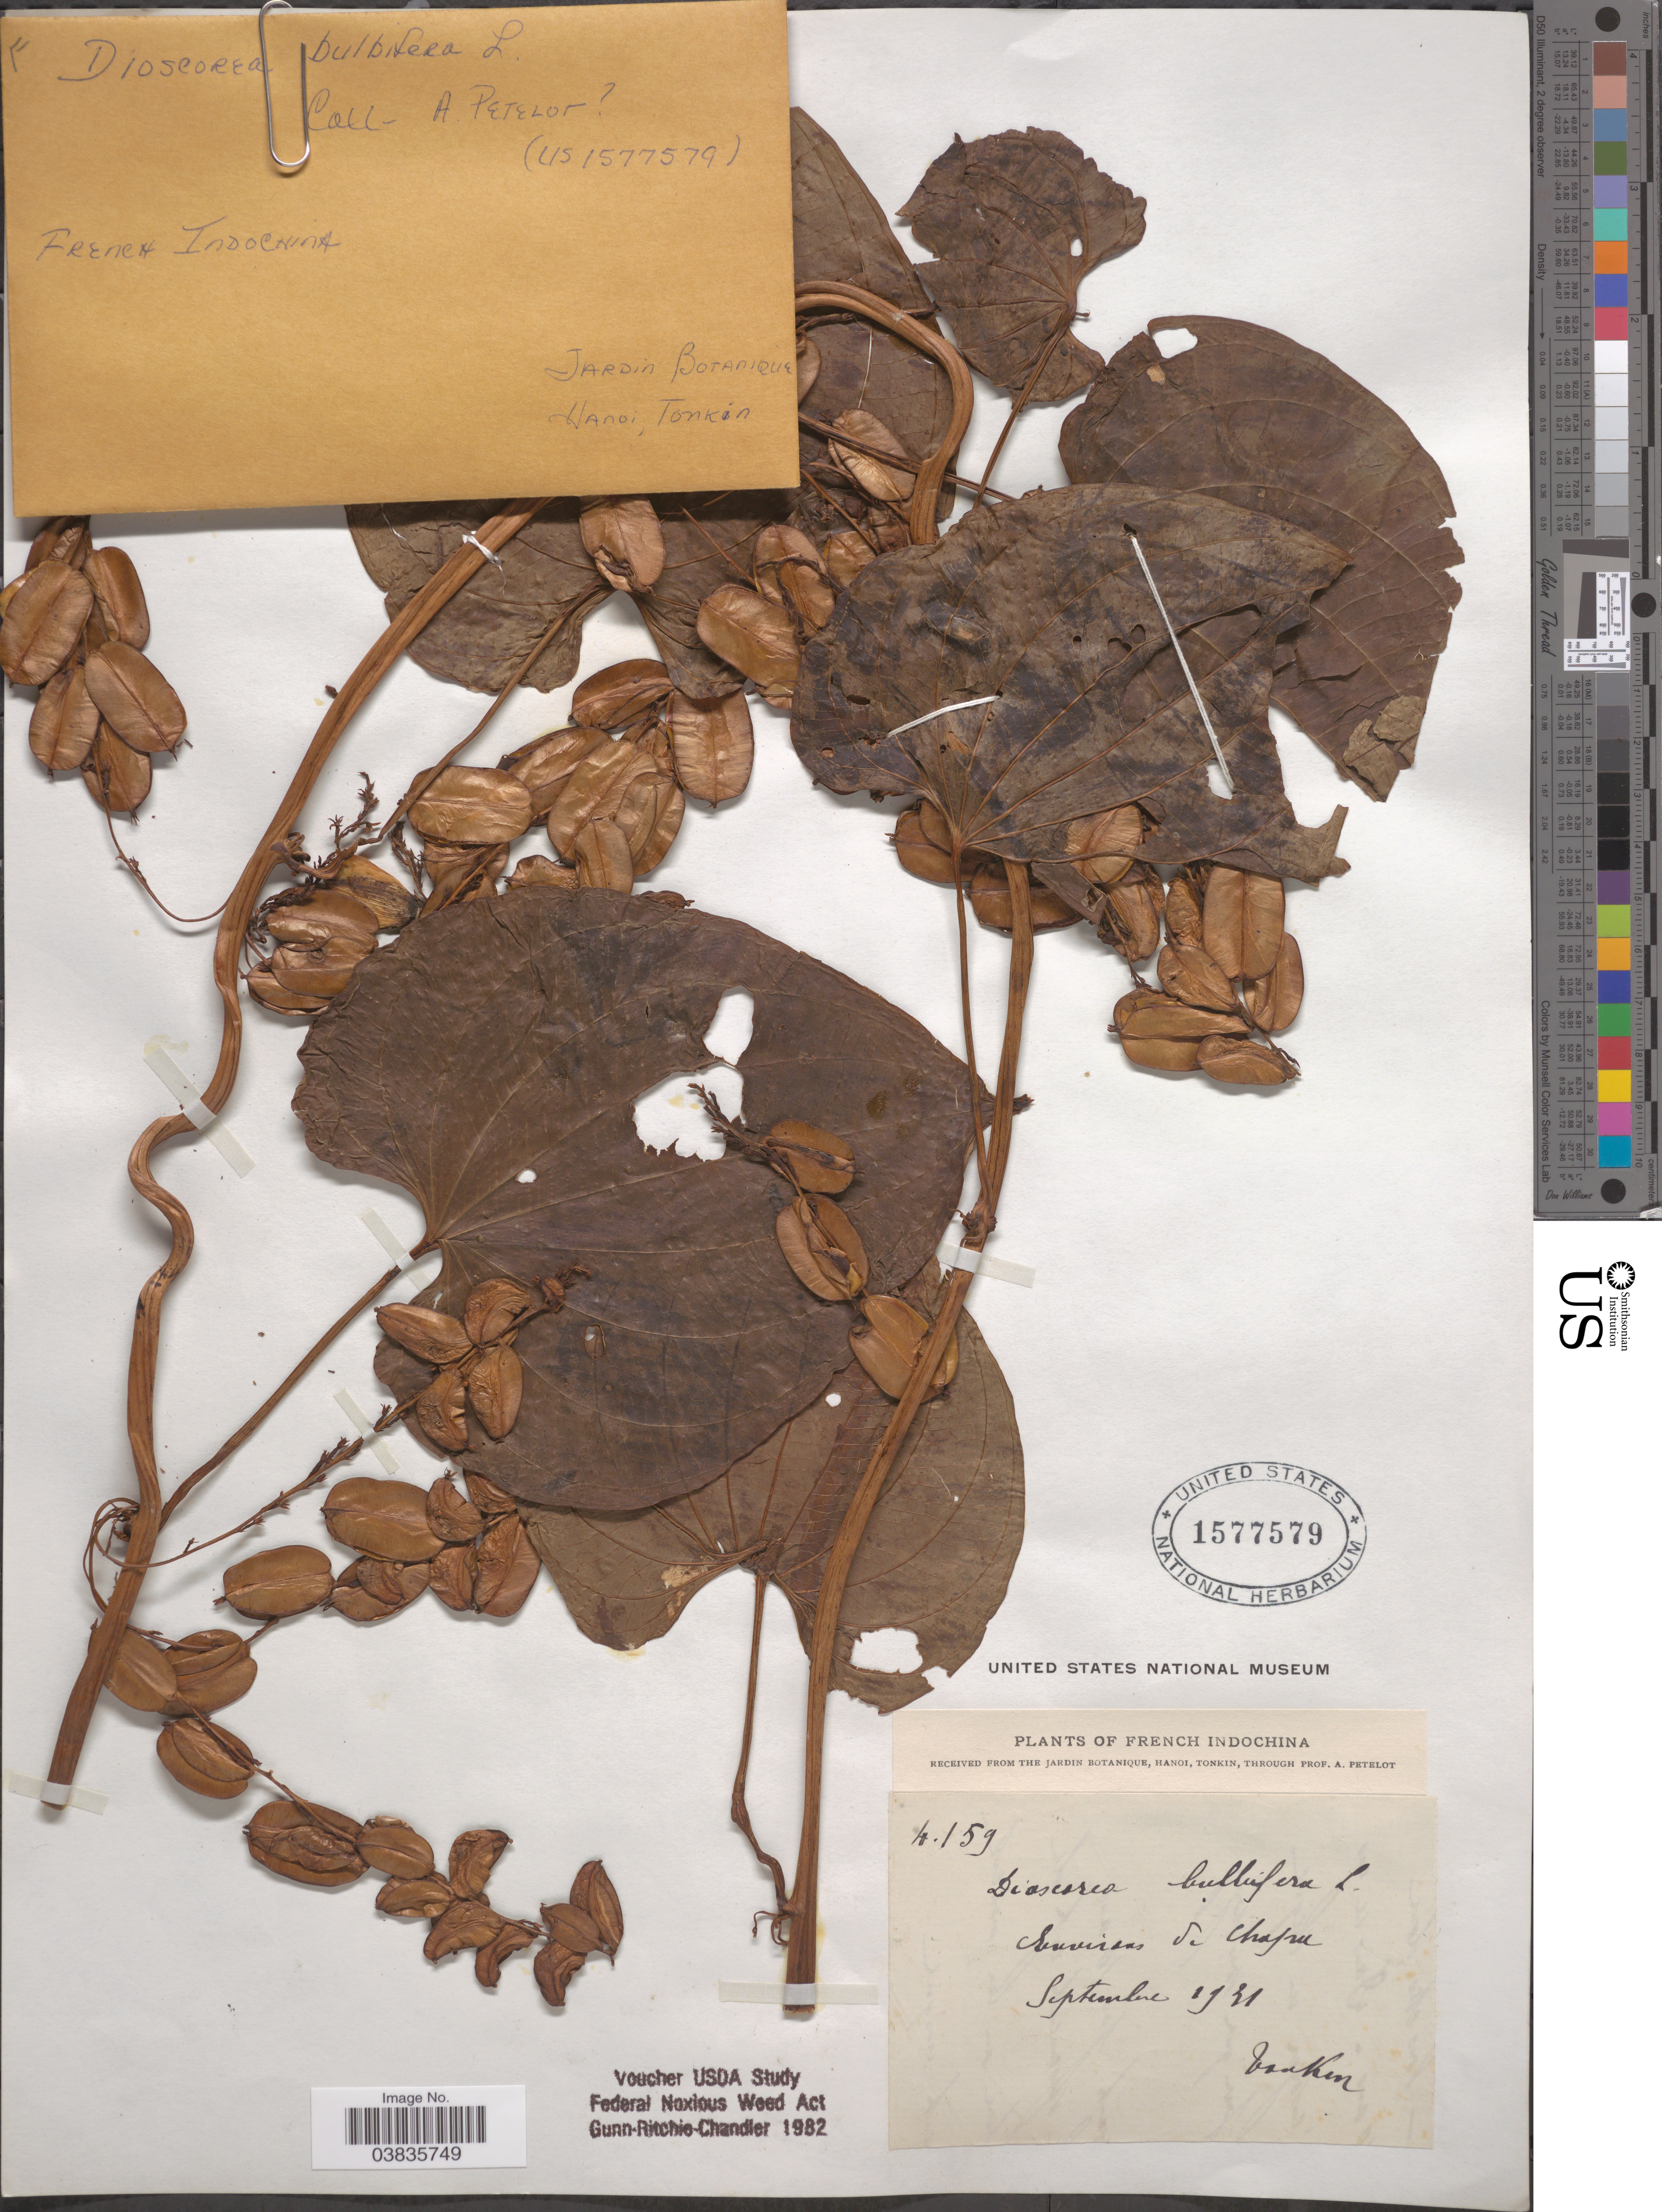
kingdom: Plantae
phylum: Tracheophyta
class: Liliopsida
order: Dioscoreales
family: Dioscoreaceae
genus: Dioscorea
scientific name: Dioscorea bulbifera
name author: L.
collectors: P. A. Pételot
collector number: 4159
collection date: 1931-09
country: Vietnam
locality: French Indochina. Environs de Chapa.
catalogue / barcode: US 1577579